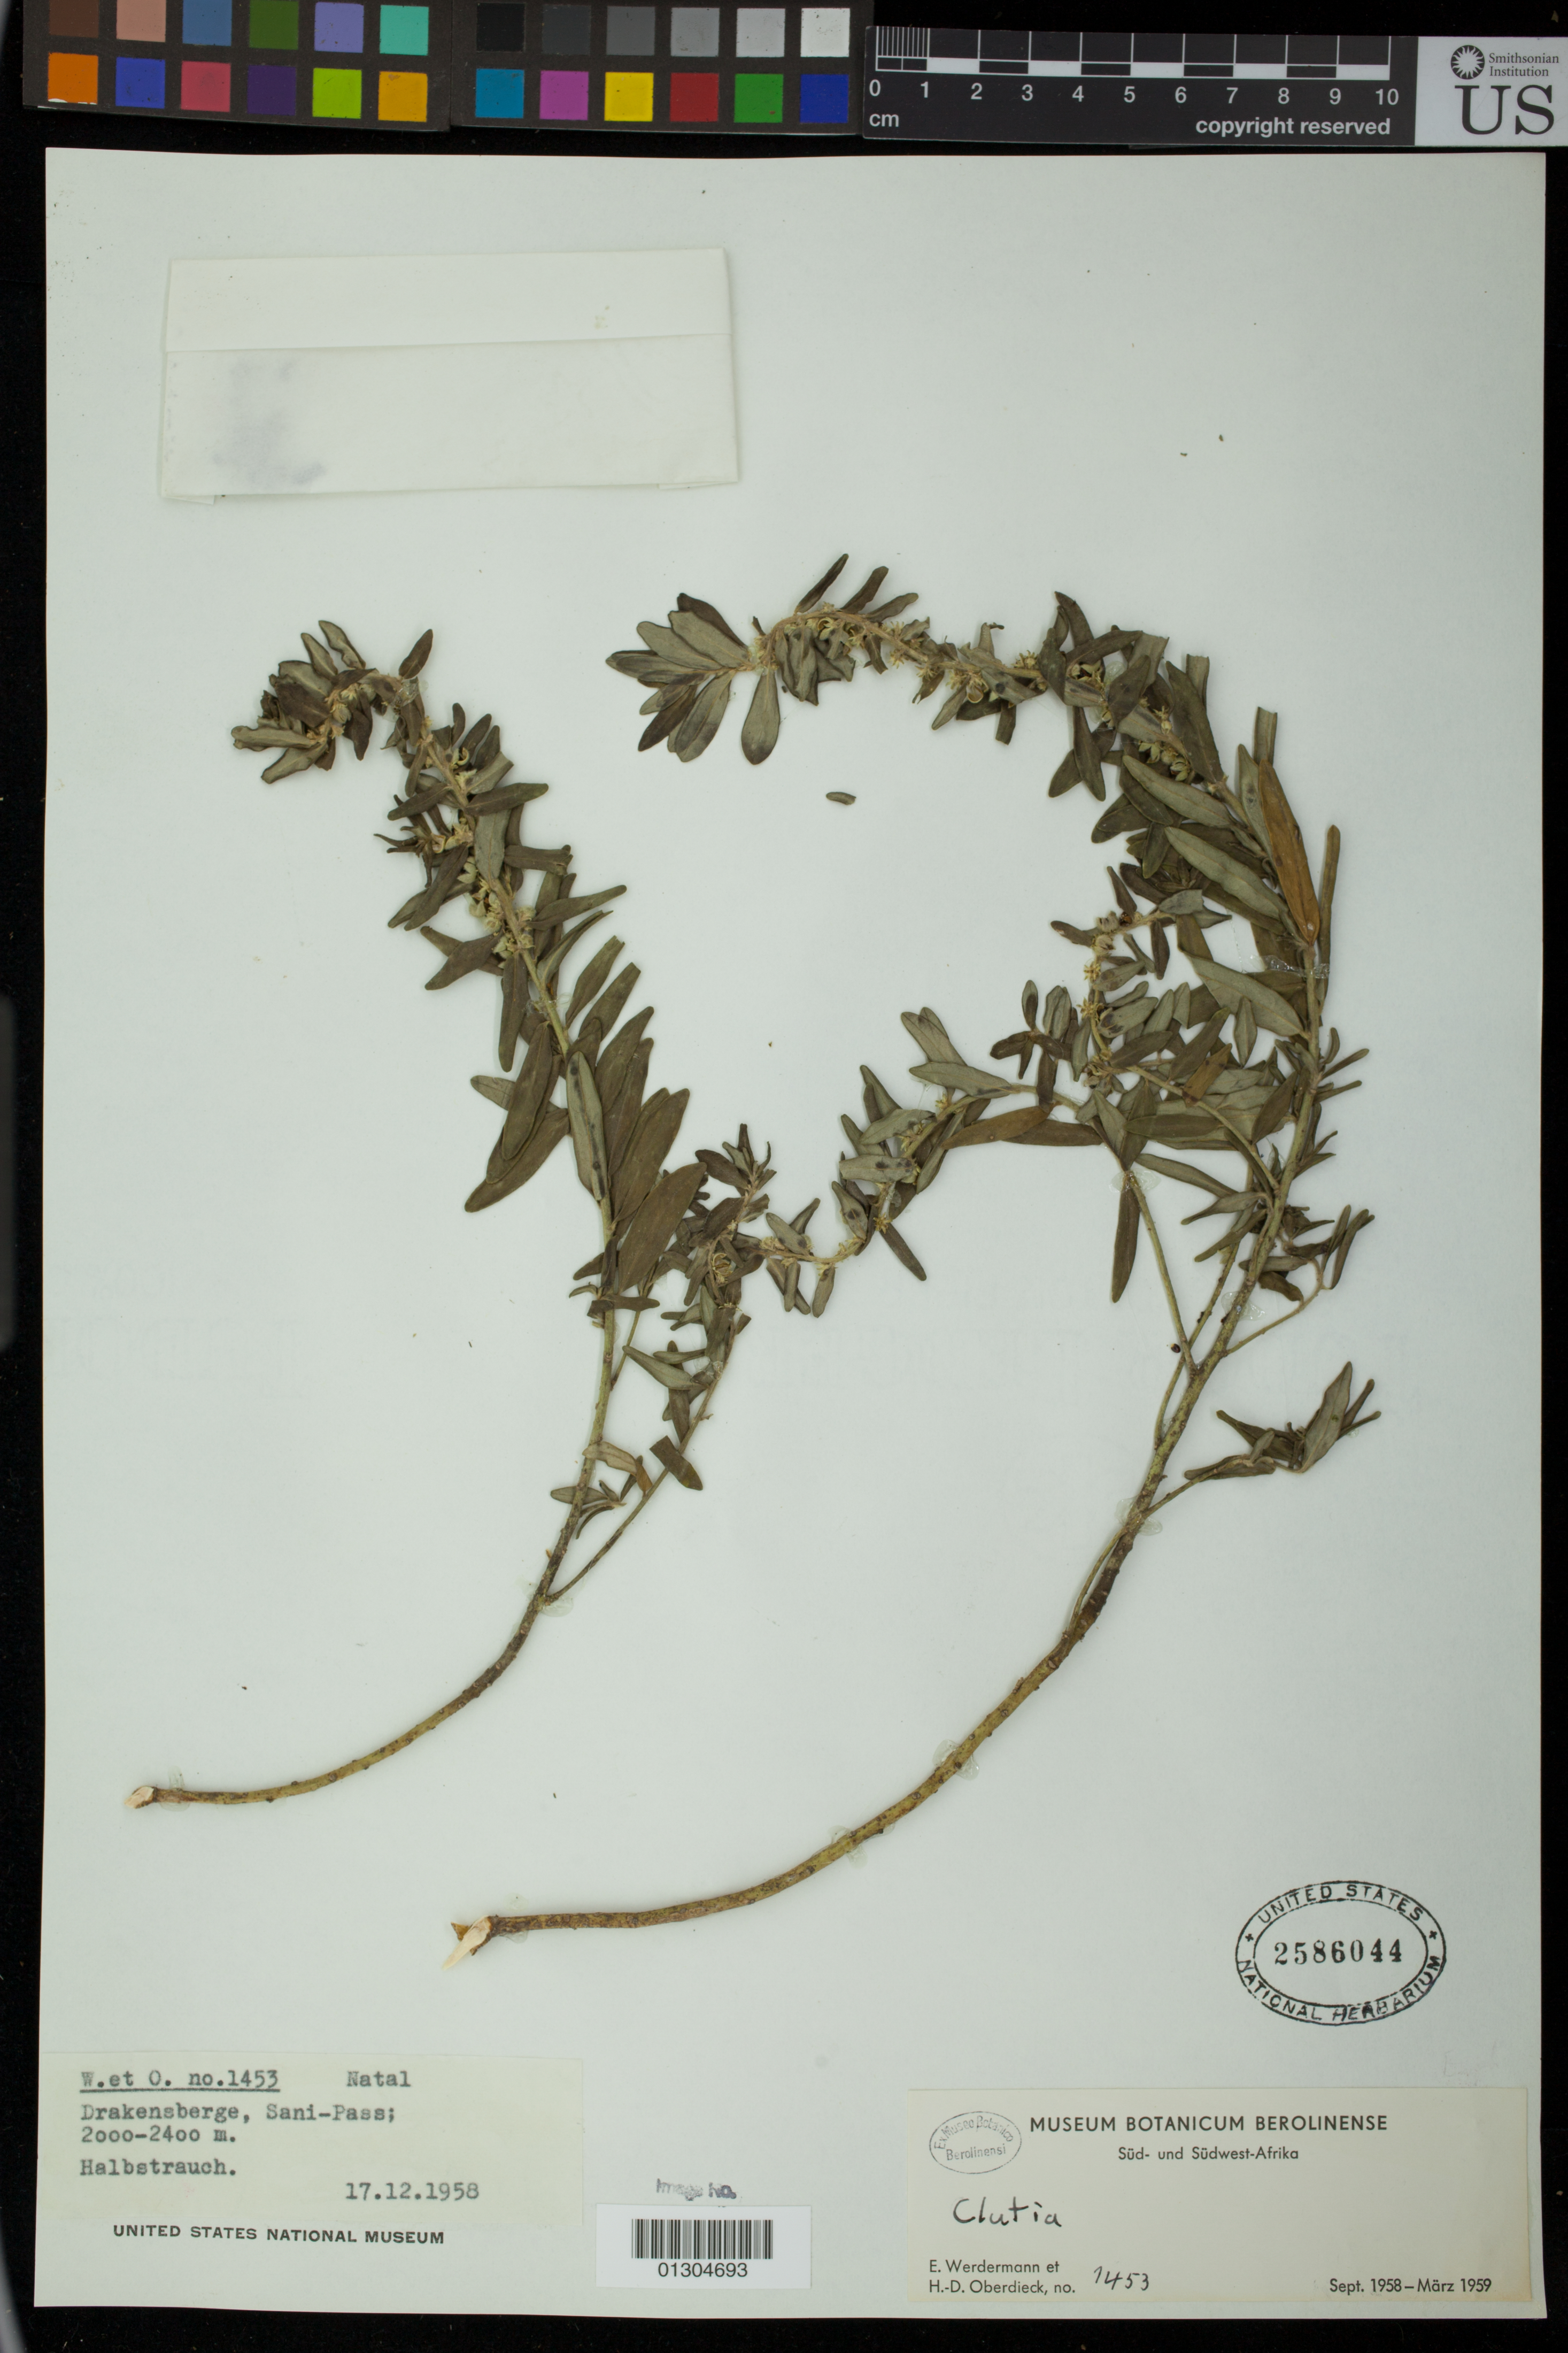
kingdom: Plantae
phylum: Tracheophyta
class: Magnoliopsida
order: Malpighiales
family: Peraceae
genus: Clutia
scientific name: Clutia sp.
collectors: E. Werdermann & H. Oberdieck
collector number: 1453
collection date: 1958-12-17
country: South Africa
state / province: KwaZulu-Natal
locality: Drakensberge, Sani-Pass. Halbstrauch.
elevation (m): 2000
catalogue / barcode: US 2586044